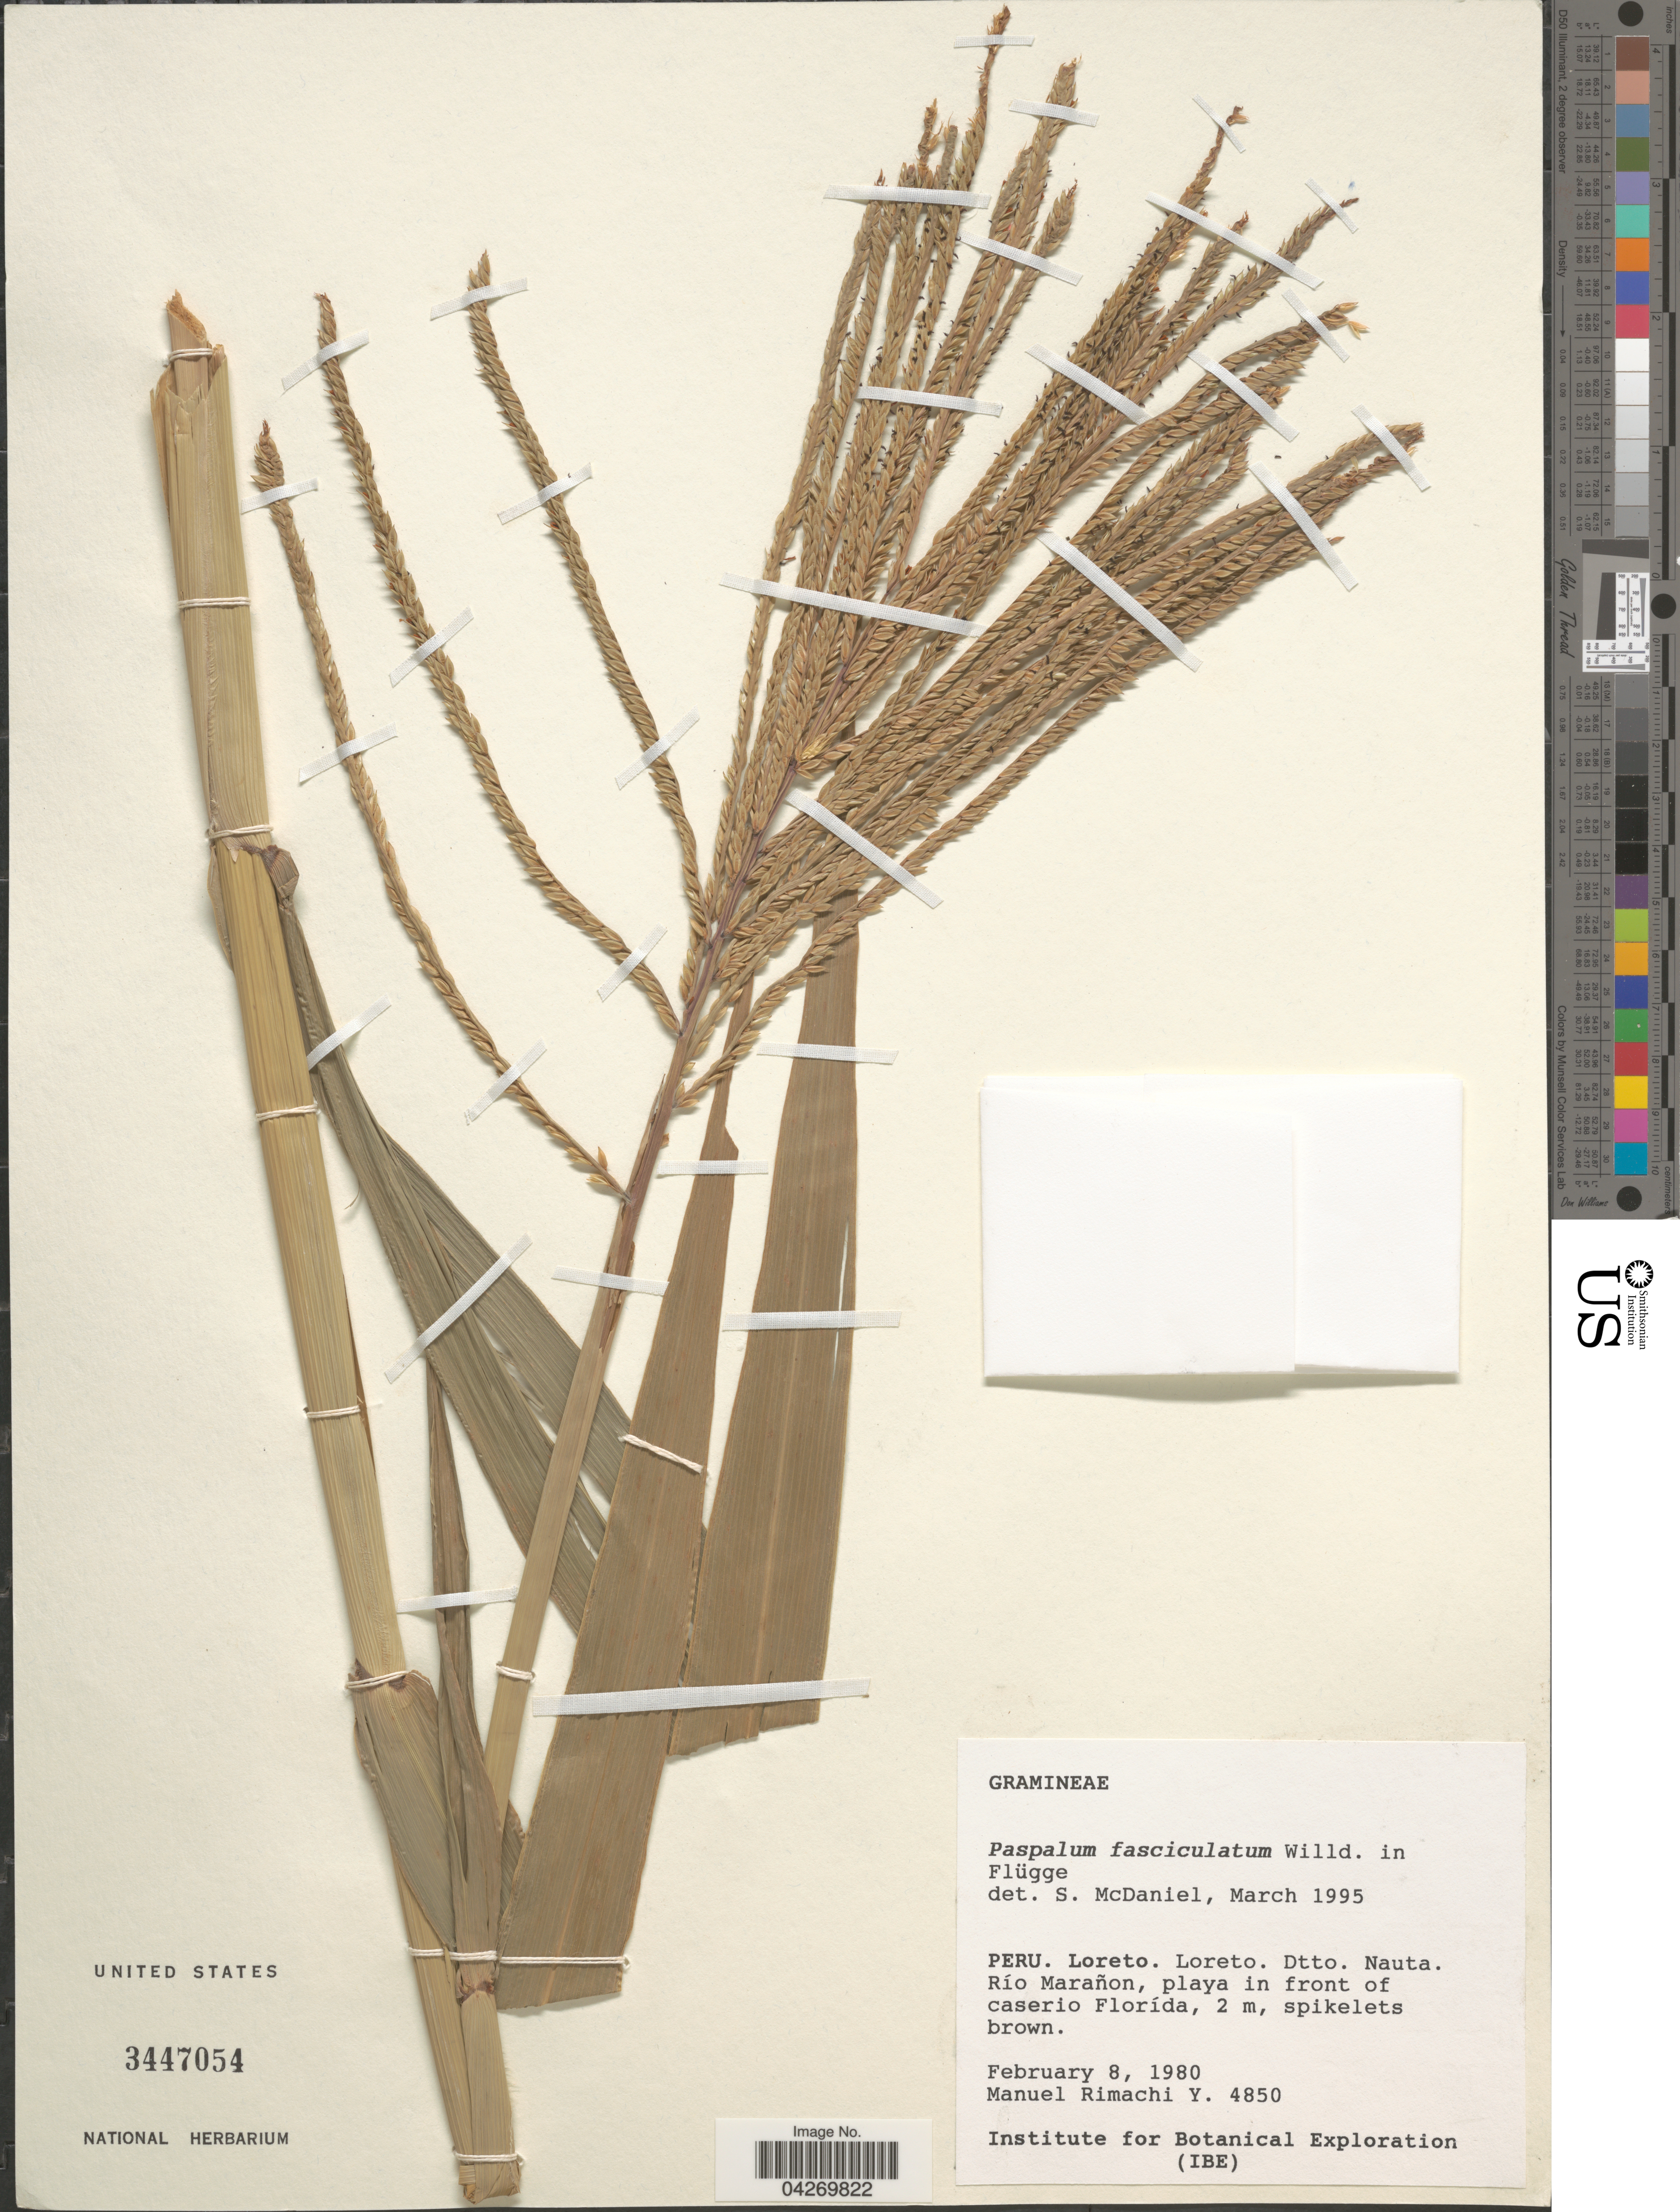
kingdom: Plantae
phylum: Tracheophyta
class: Liliopsida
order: Poales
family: Poaceae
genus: Paspalum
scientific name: Paspalum falcatum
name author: Nees ex Steud.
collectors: M. Rimachi Y.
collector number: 4850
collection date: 1980-02-08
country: Peru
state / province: Loreto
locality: Dtto. Nauta. Río Marañon, playa in front of caserio Florída.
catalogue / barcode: US 3447054